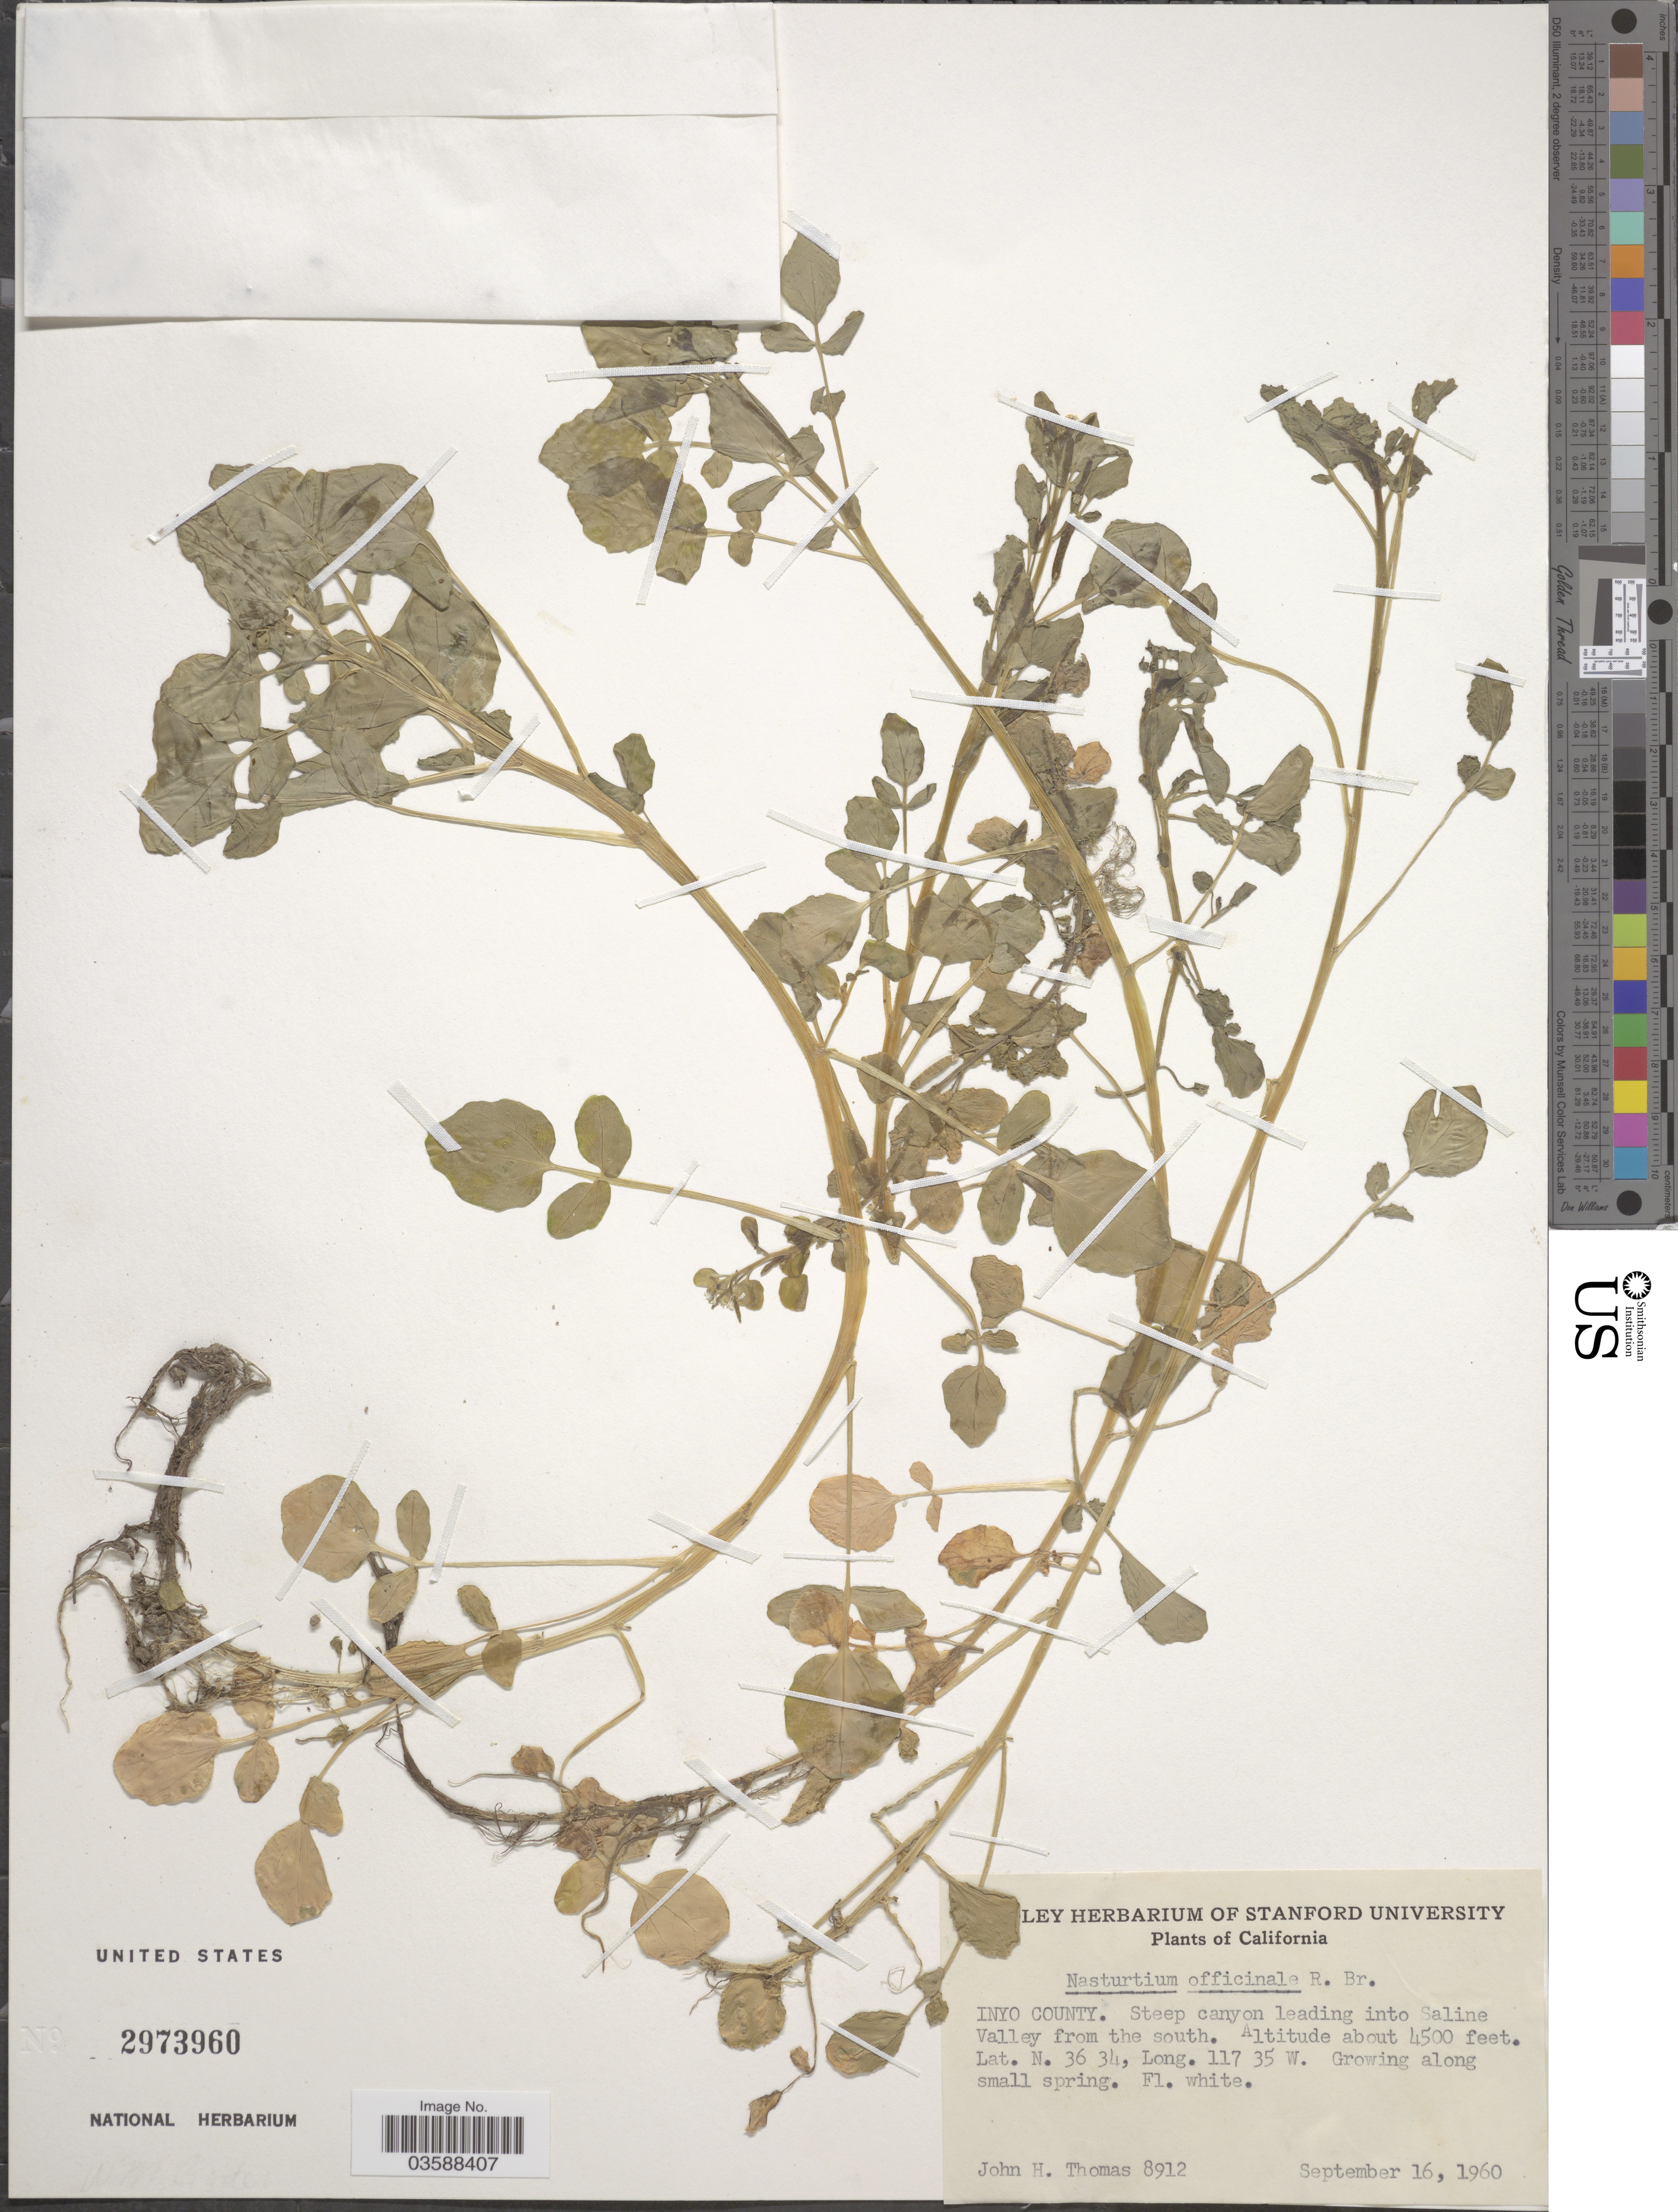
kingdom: Plantae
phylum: Tracheophyta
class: Magnoliopsida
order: Brassicales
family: Brassicaceae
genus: Nasturtium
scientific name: Nasturtium officinale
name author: R. Br.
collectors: J. H. Thomas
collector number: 8912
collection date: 1960-09-16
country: United States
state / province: California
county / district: Inyo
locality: Inyo County. Steep canyon leading into Saline Valley from the south.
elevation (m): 1372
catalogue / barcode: US 2973960